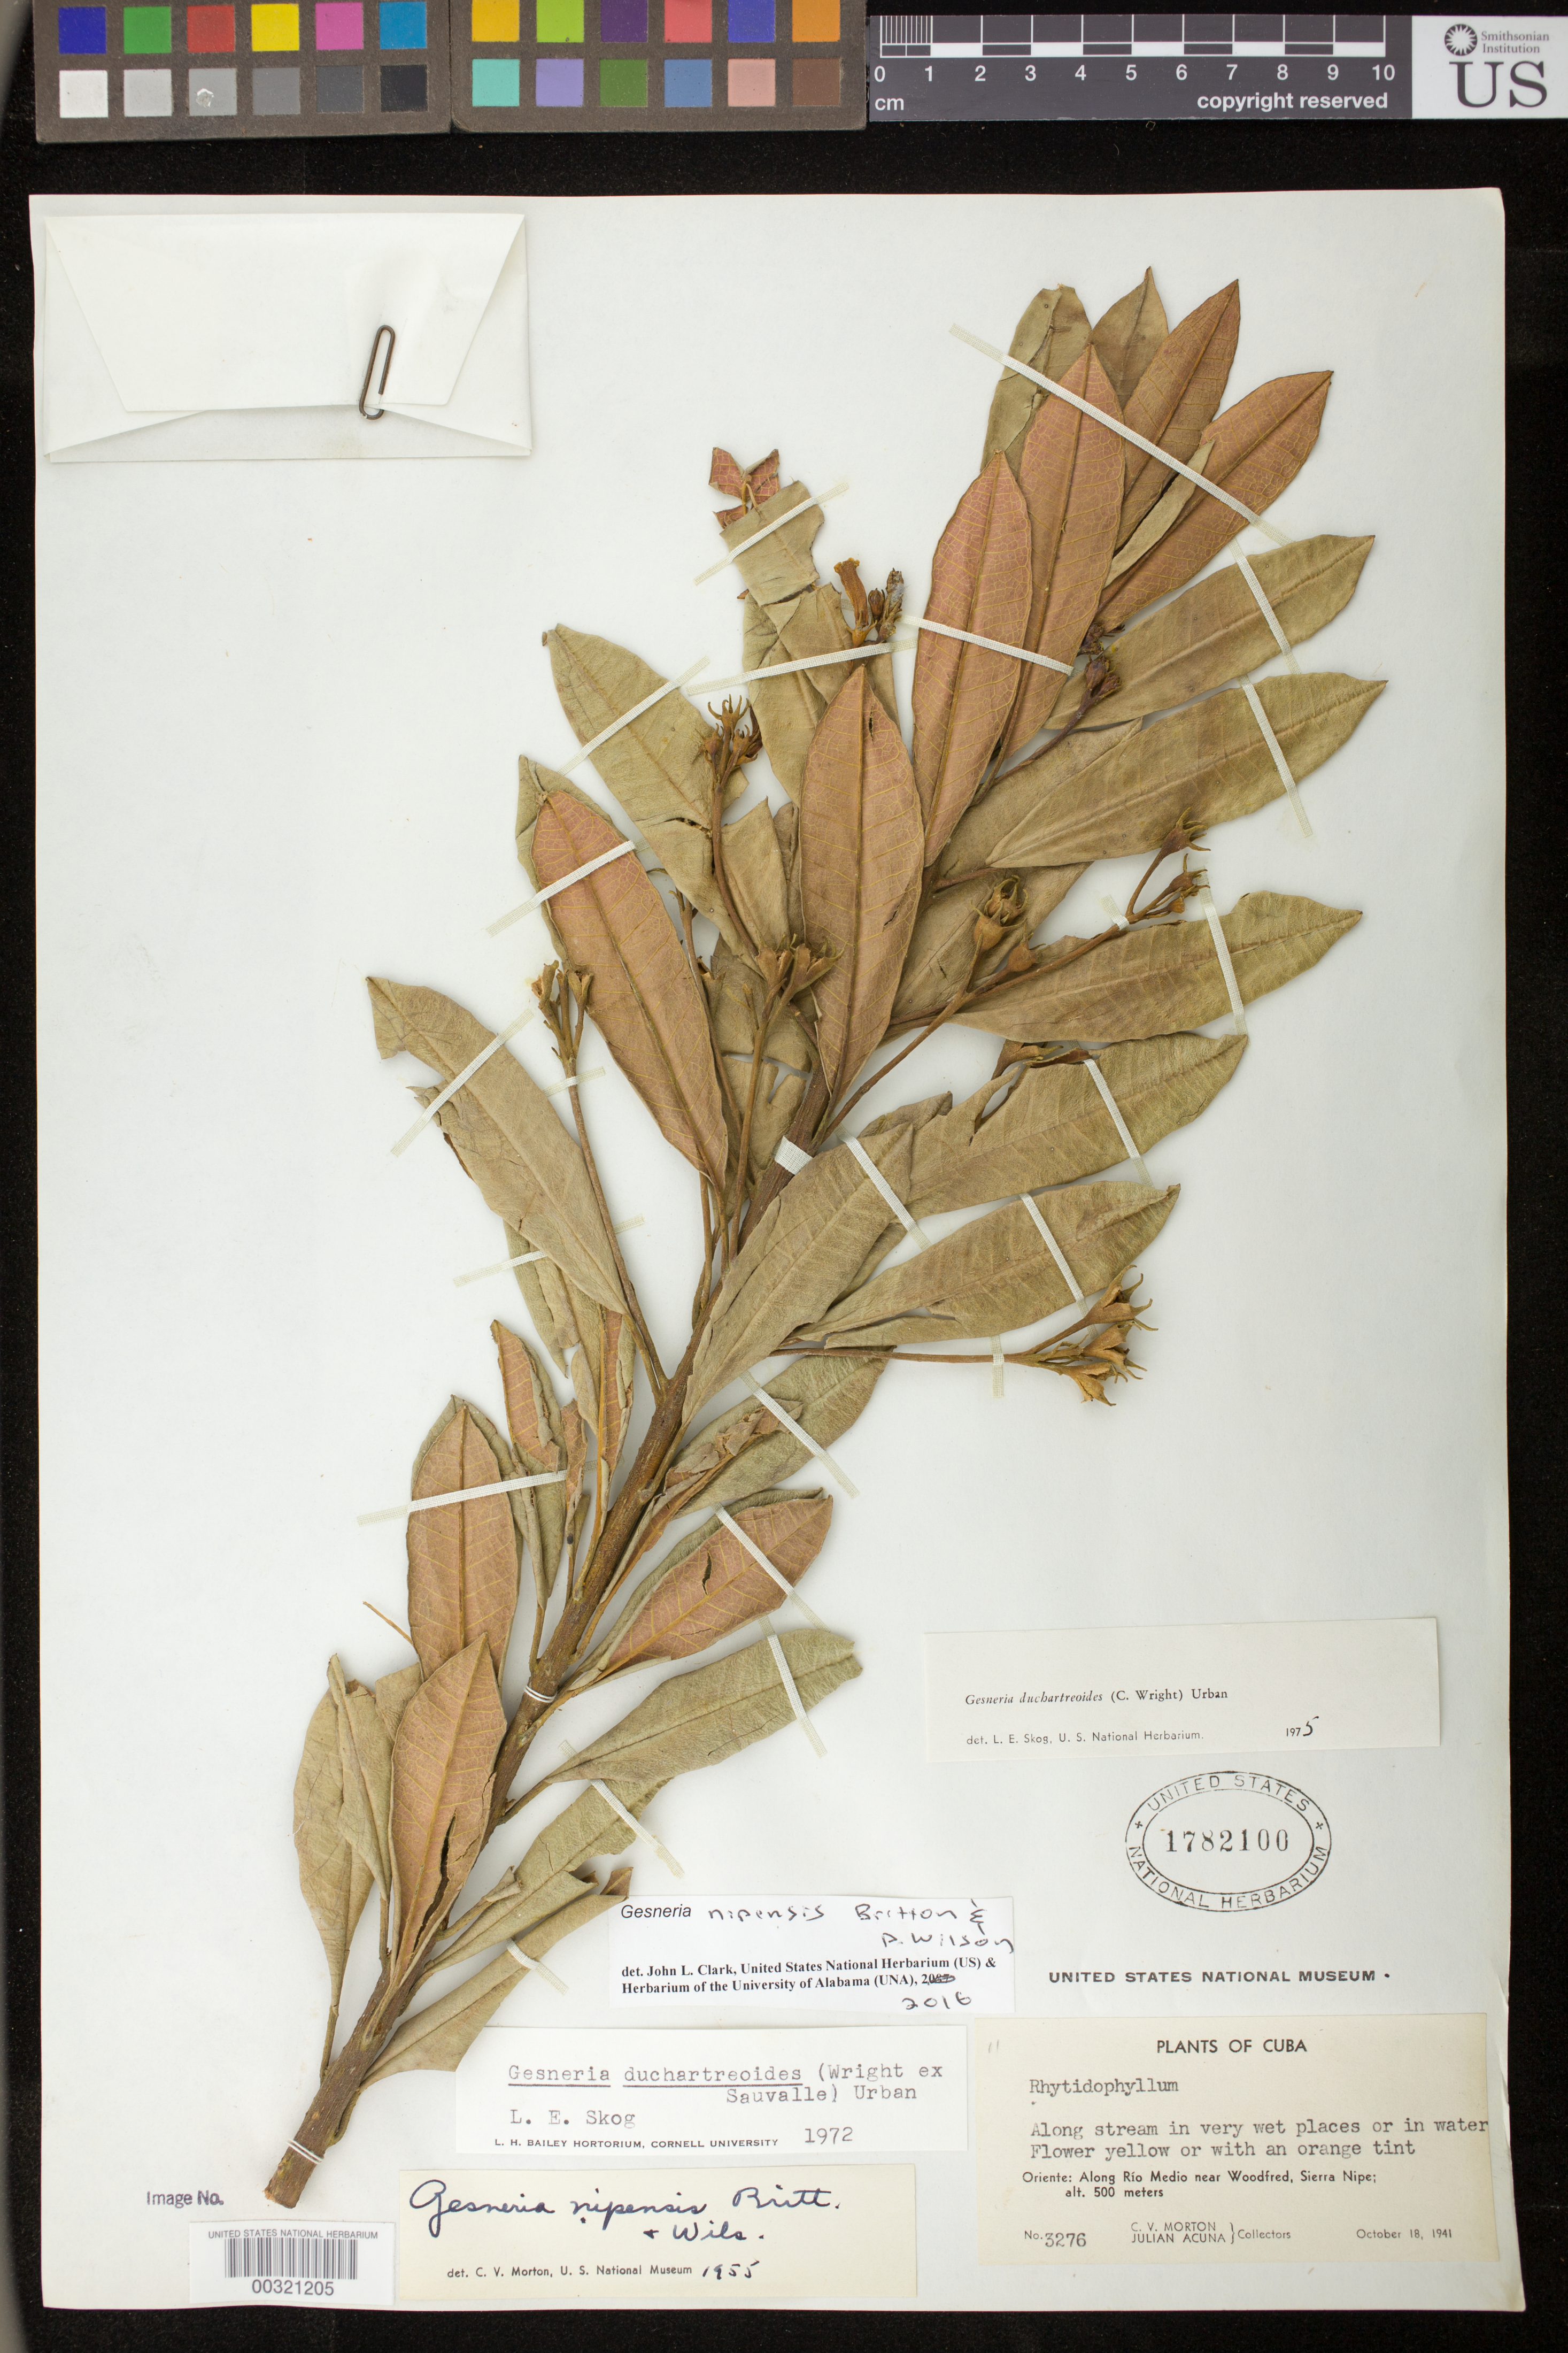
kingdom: Plantae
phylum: Tracheophyta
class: Magnoliopsida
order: Lamiales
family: Gesneriaceae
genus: Gesneria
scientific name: Gesneria nipensis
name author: Britton & P. Wilson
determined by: Clark, J. L., (SEL), The Marie Selby Botanical Garden (UNITED STATES)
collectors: C. V. Morton & J. Acuña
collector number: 3276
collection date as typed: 18 Oct 1941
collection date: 1941-10-18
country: Cuba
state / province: Oriente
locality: Along Rio Medio near Woodfred, Sierra Nipe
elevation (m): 500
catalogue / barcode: US 1782100